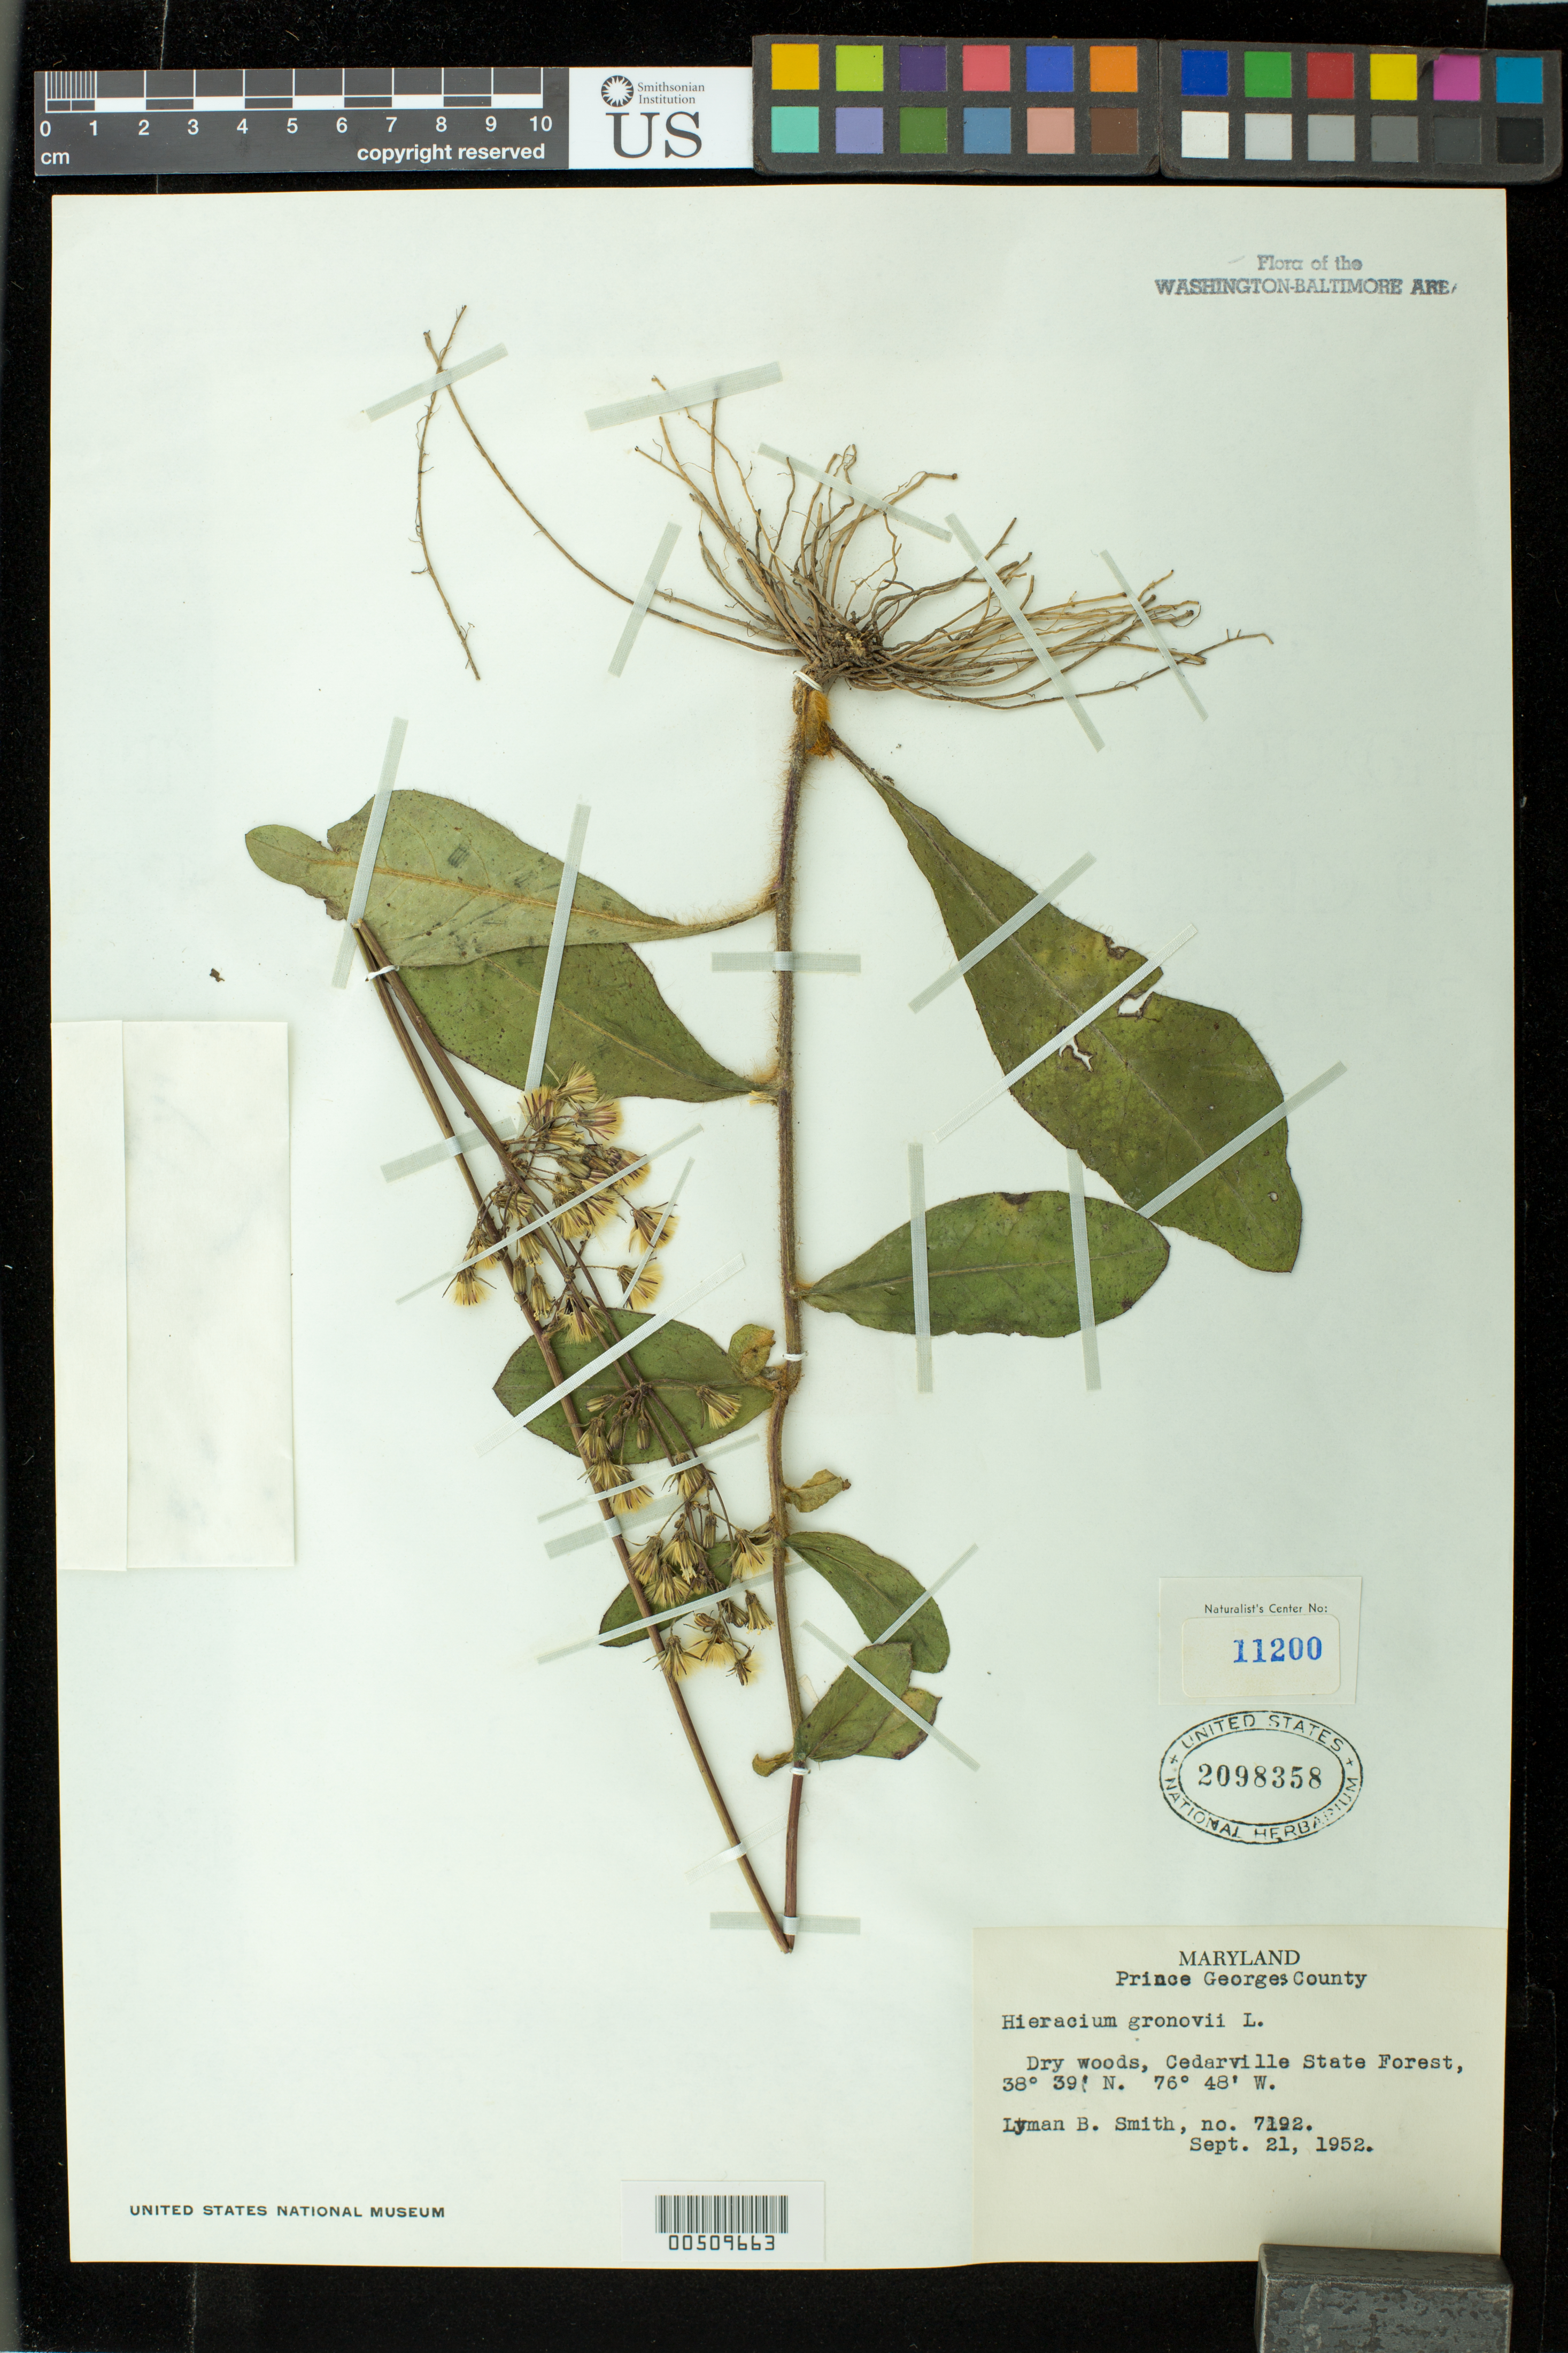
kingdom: Plantae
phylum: Tracheophyta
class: Magnoliopsida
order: Asterales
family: Asteraceae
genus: Hieracium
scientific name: Hieracium gronovii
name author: L.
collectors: L. Smith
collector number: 7192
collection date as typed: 21 Sep 1952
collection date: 1952-09-21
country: United States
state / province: Maryland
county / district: Prince George's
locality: Cedarville State Forest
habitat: dry woods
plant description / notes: Specimens returned from Naturalist Center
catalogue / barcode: US 2098358